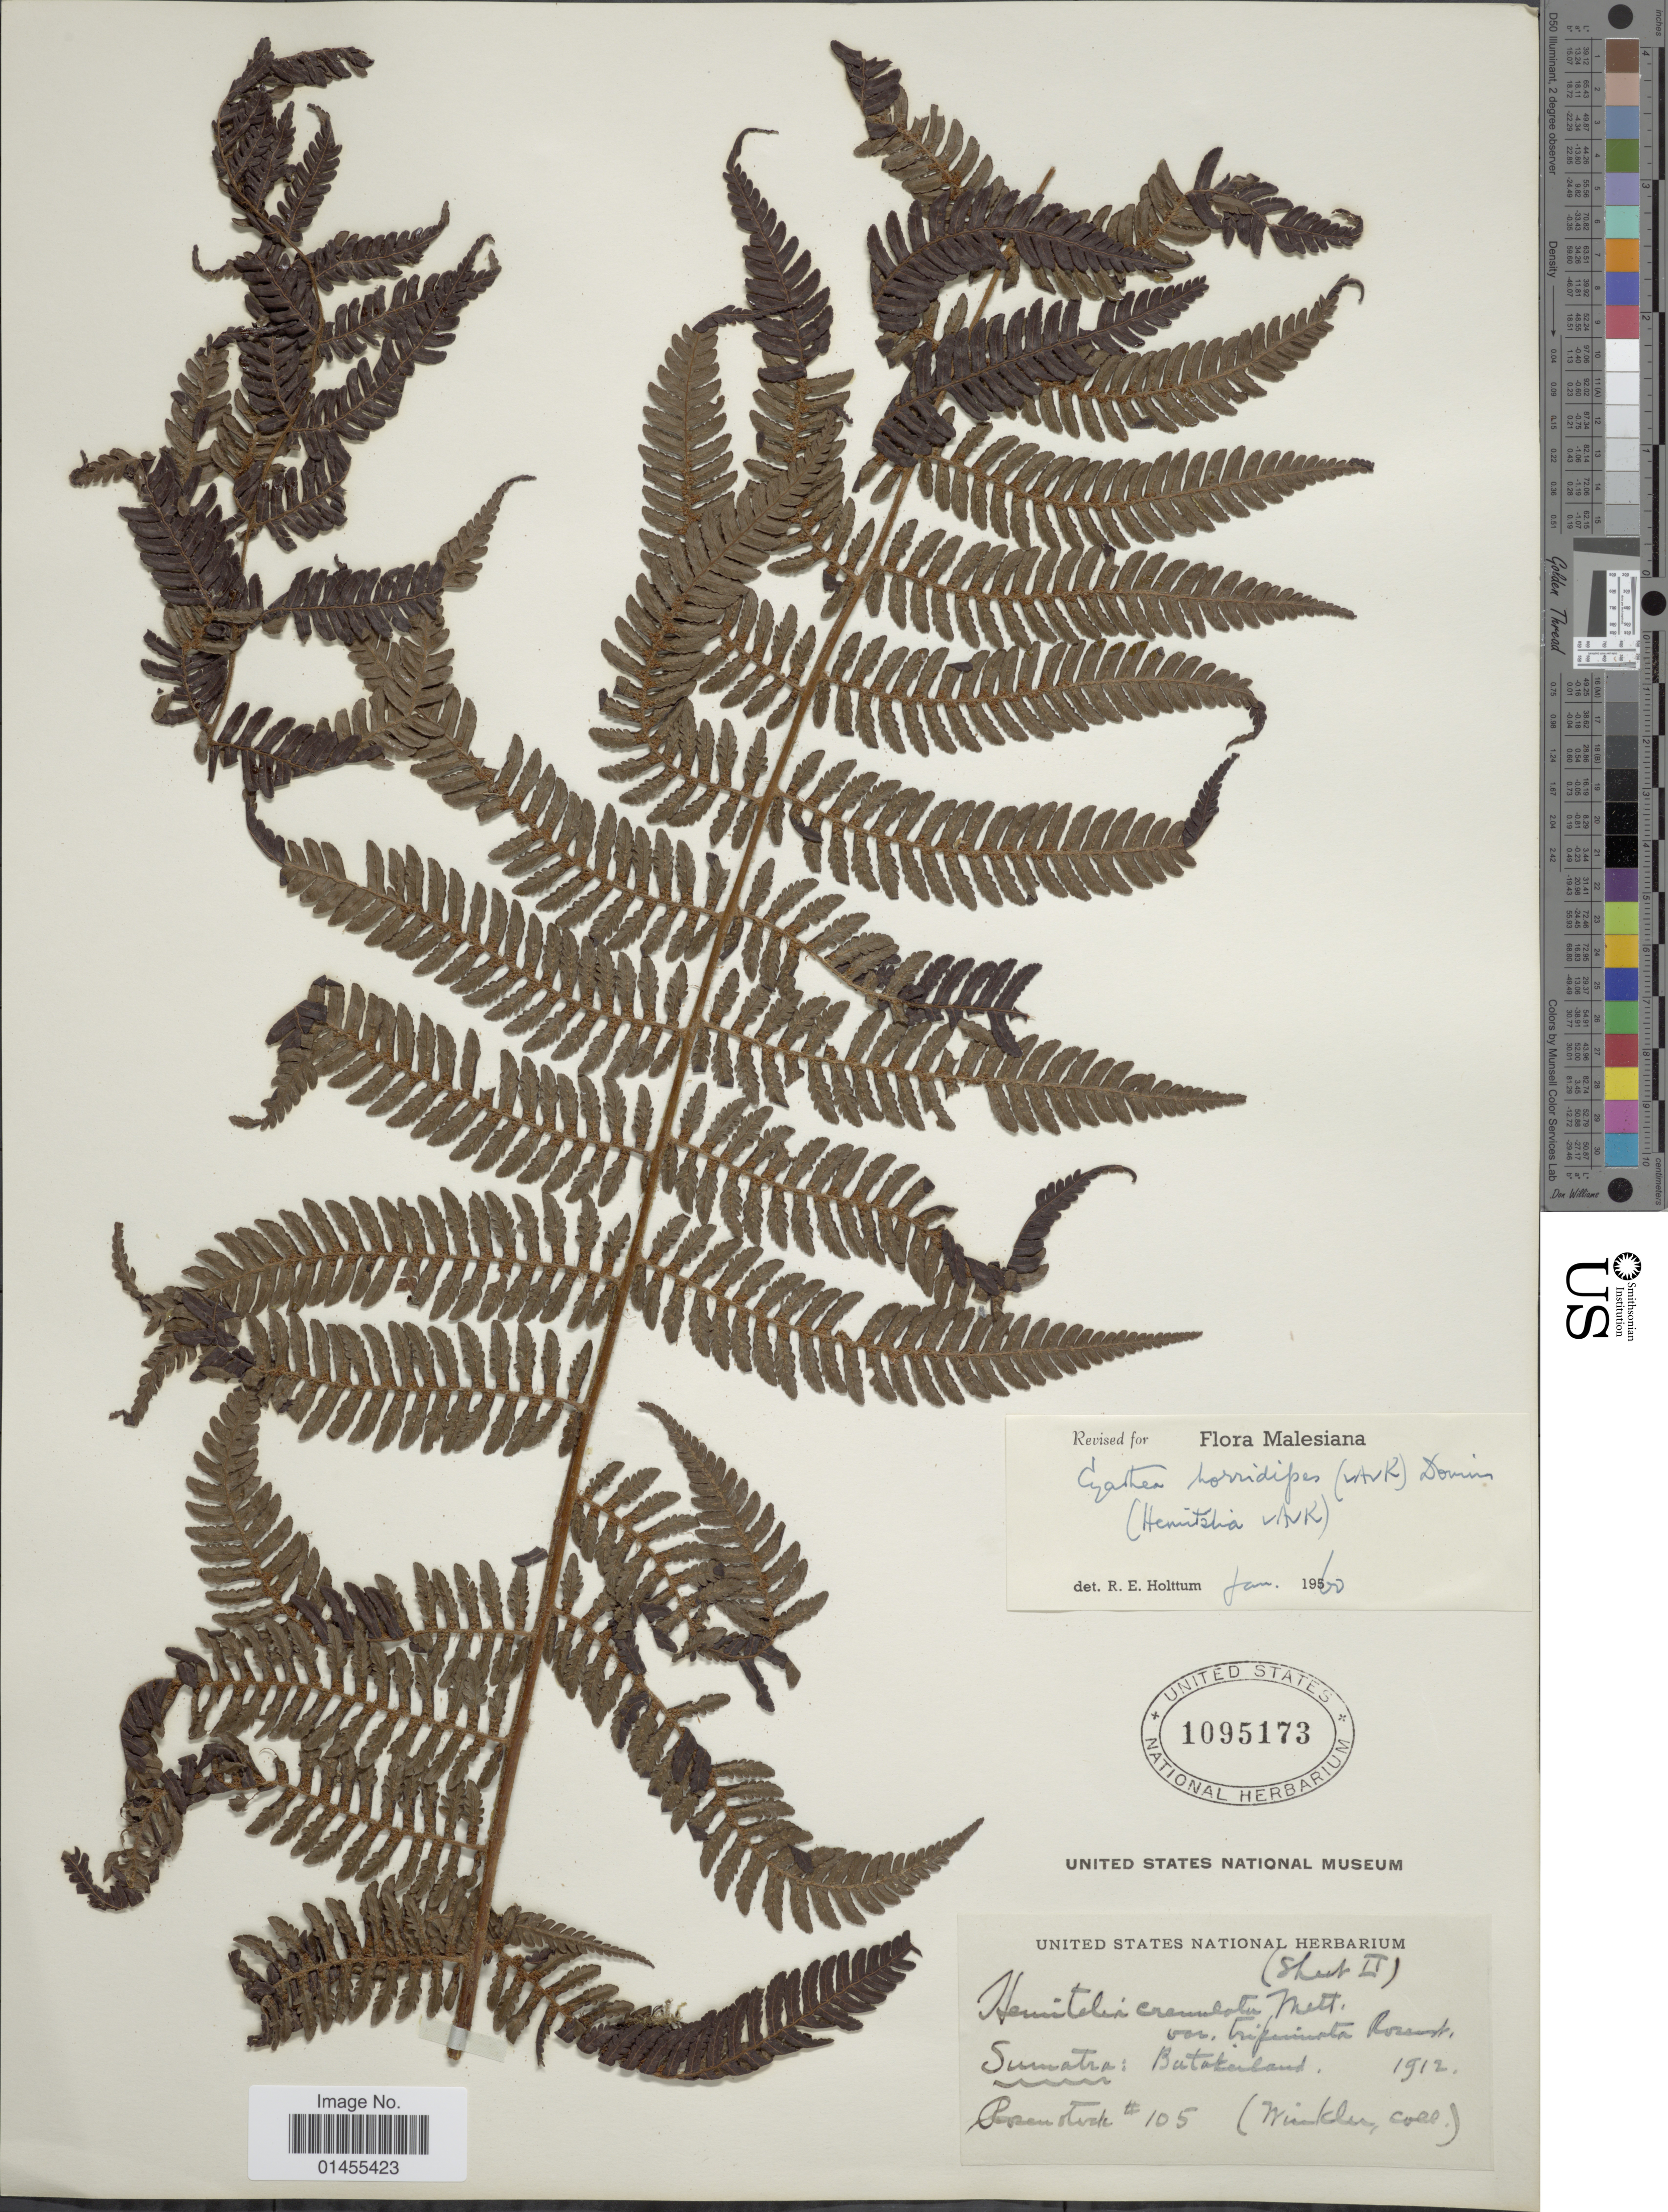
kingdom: Plantae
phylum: Tracheophyta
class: Polypodiopsida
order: Cyatheales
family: Cyatheaceae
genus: Alsophila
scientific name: Alsophila alderwereltii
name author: (Copel.) R.M. Tryon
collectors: -. Winkler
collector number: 105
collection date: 1912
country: Indonesia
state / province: Sumatra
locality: Batakerland.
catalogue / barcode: US 1095173